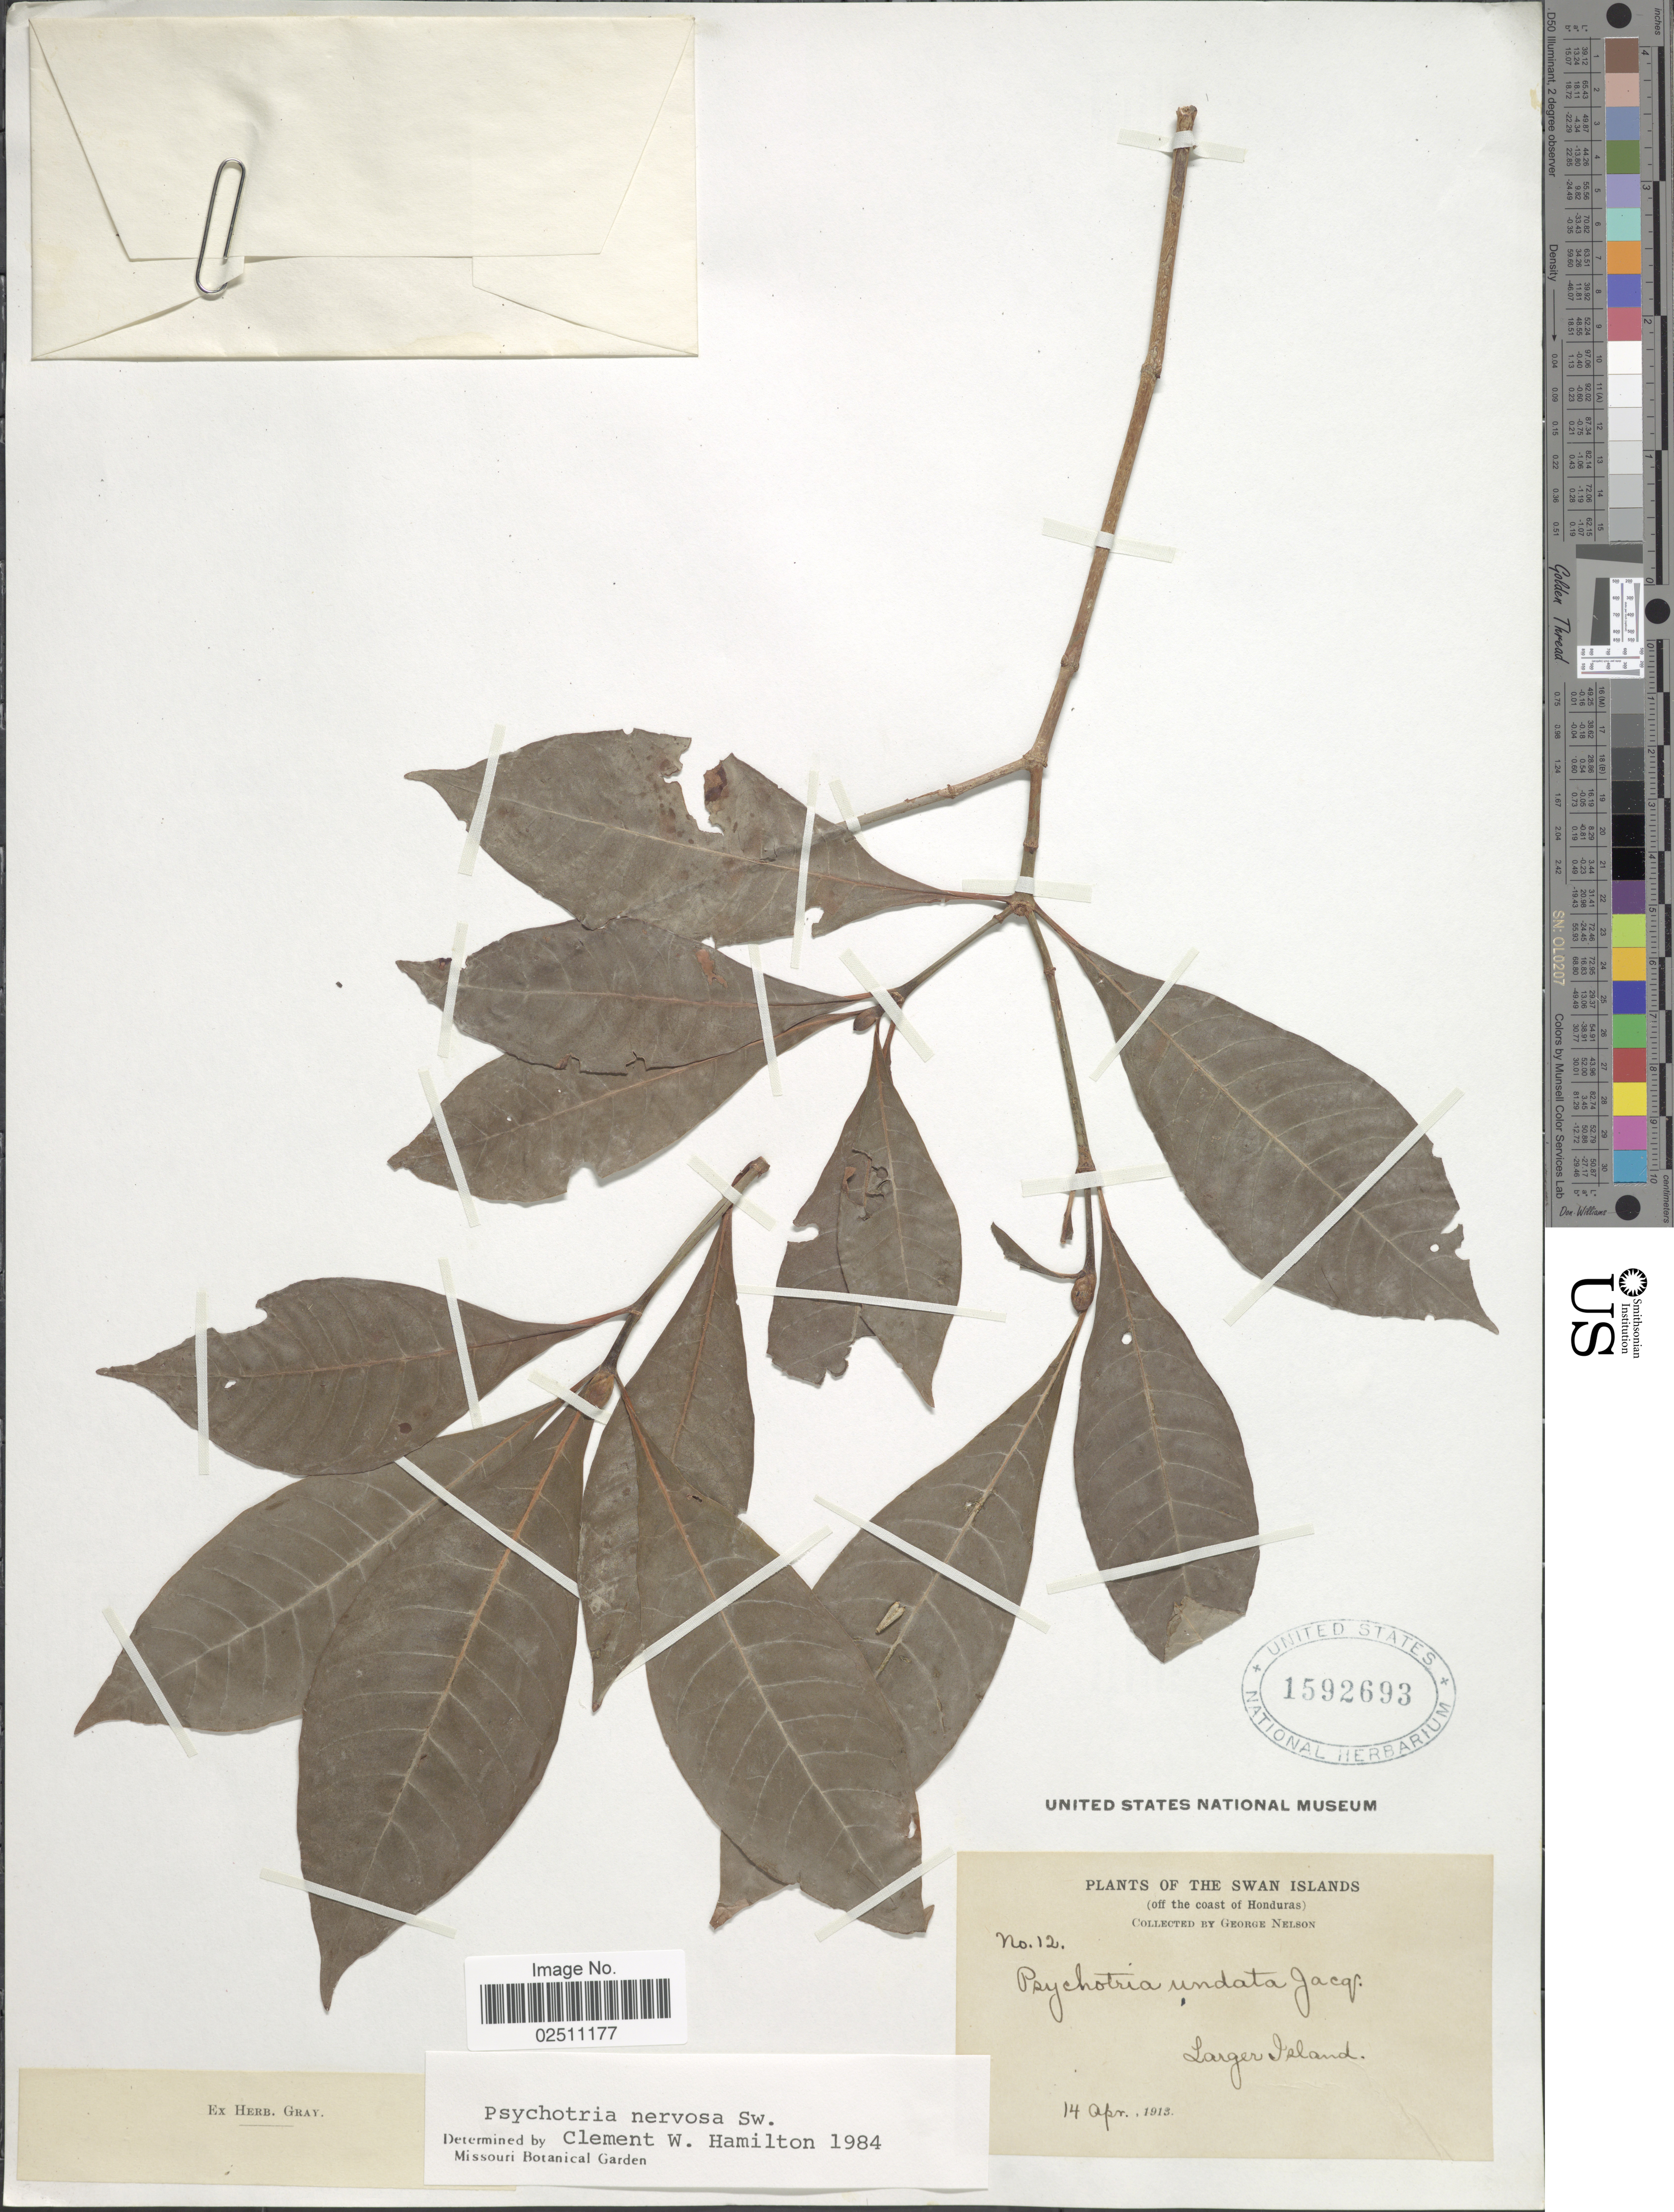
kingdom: Plantae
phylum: Tracheophyta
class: Magnoliopsida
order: Gentianales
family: Rubiaceae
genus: Psychotria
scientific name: Psychotria nervosa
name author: Sw.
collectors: G. Nelson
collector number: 12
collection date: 1913-04-14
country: Honduras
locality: Swan Islands (off the coast of Honduras), Larger Island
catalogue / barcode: US 1592693